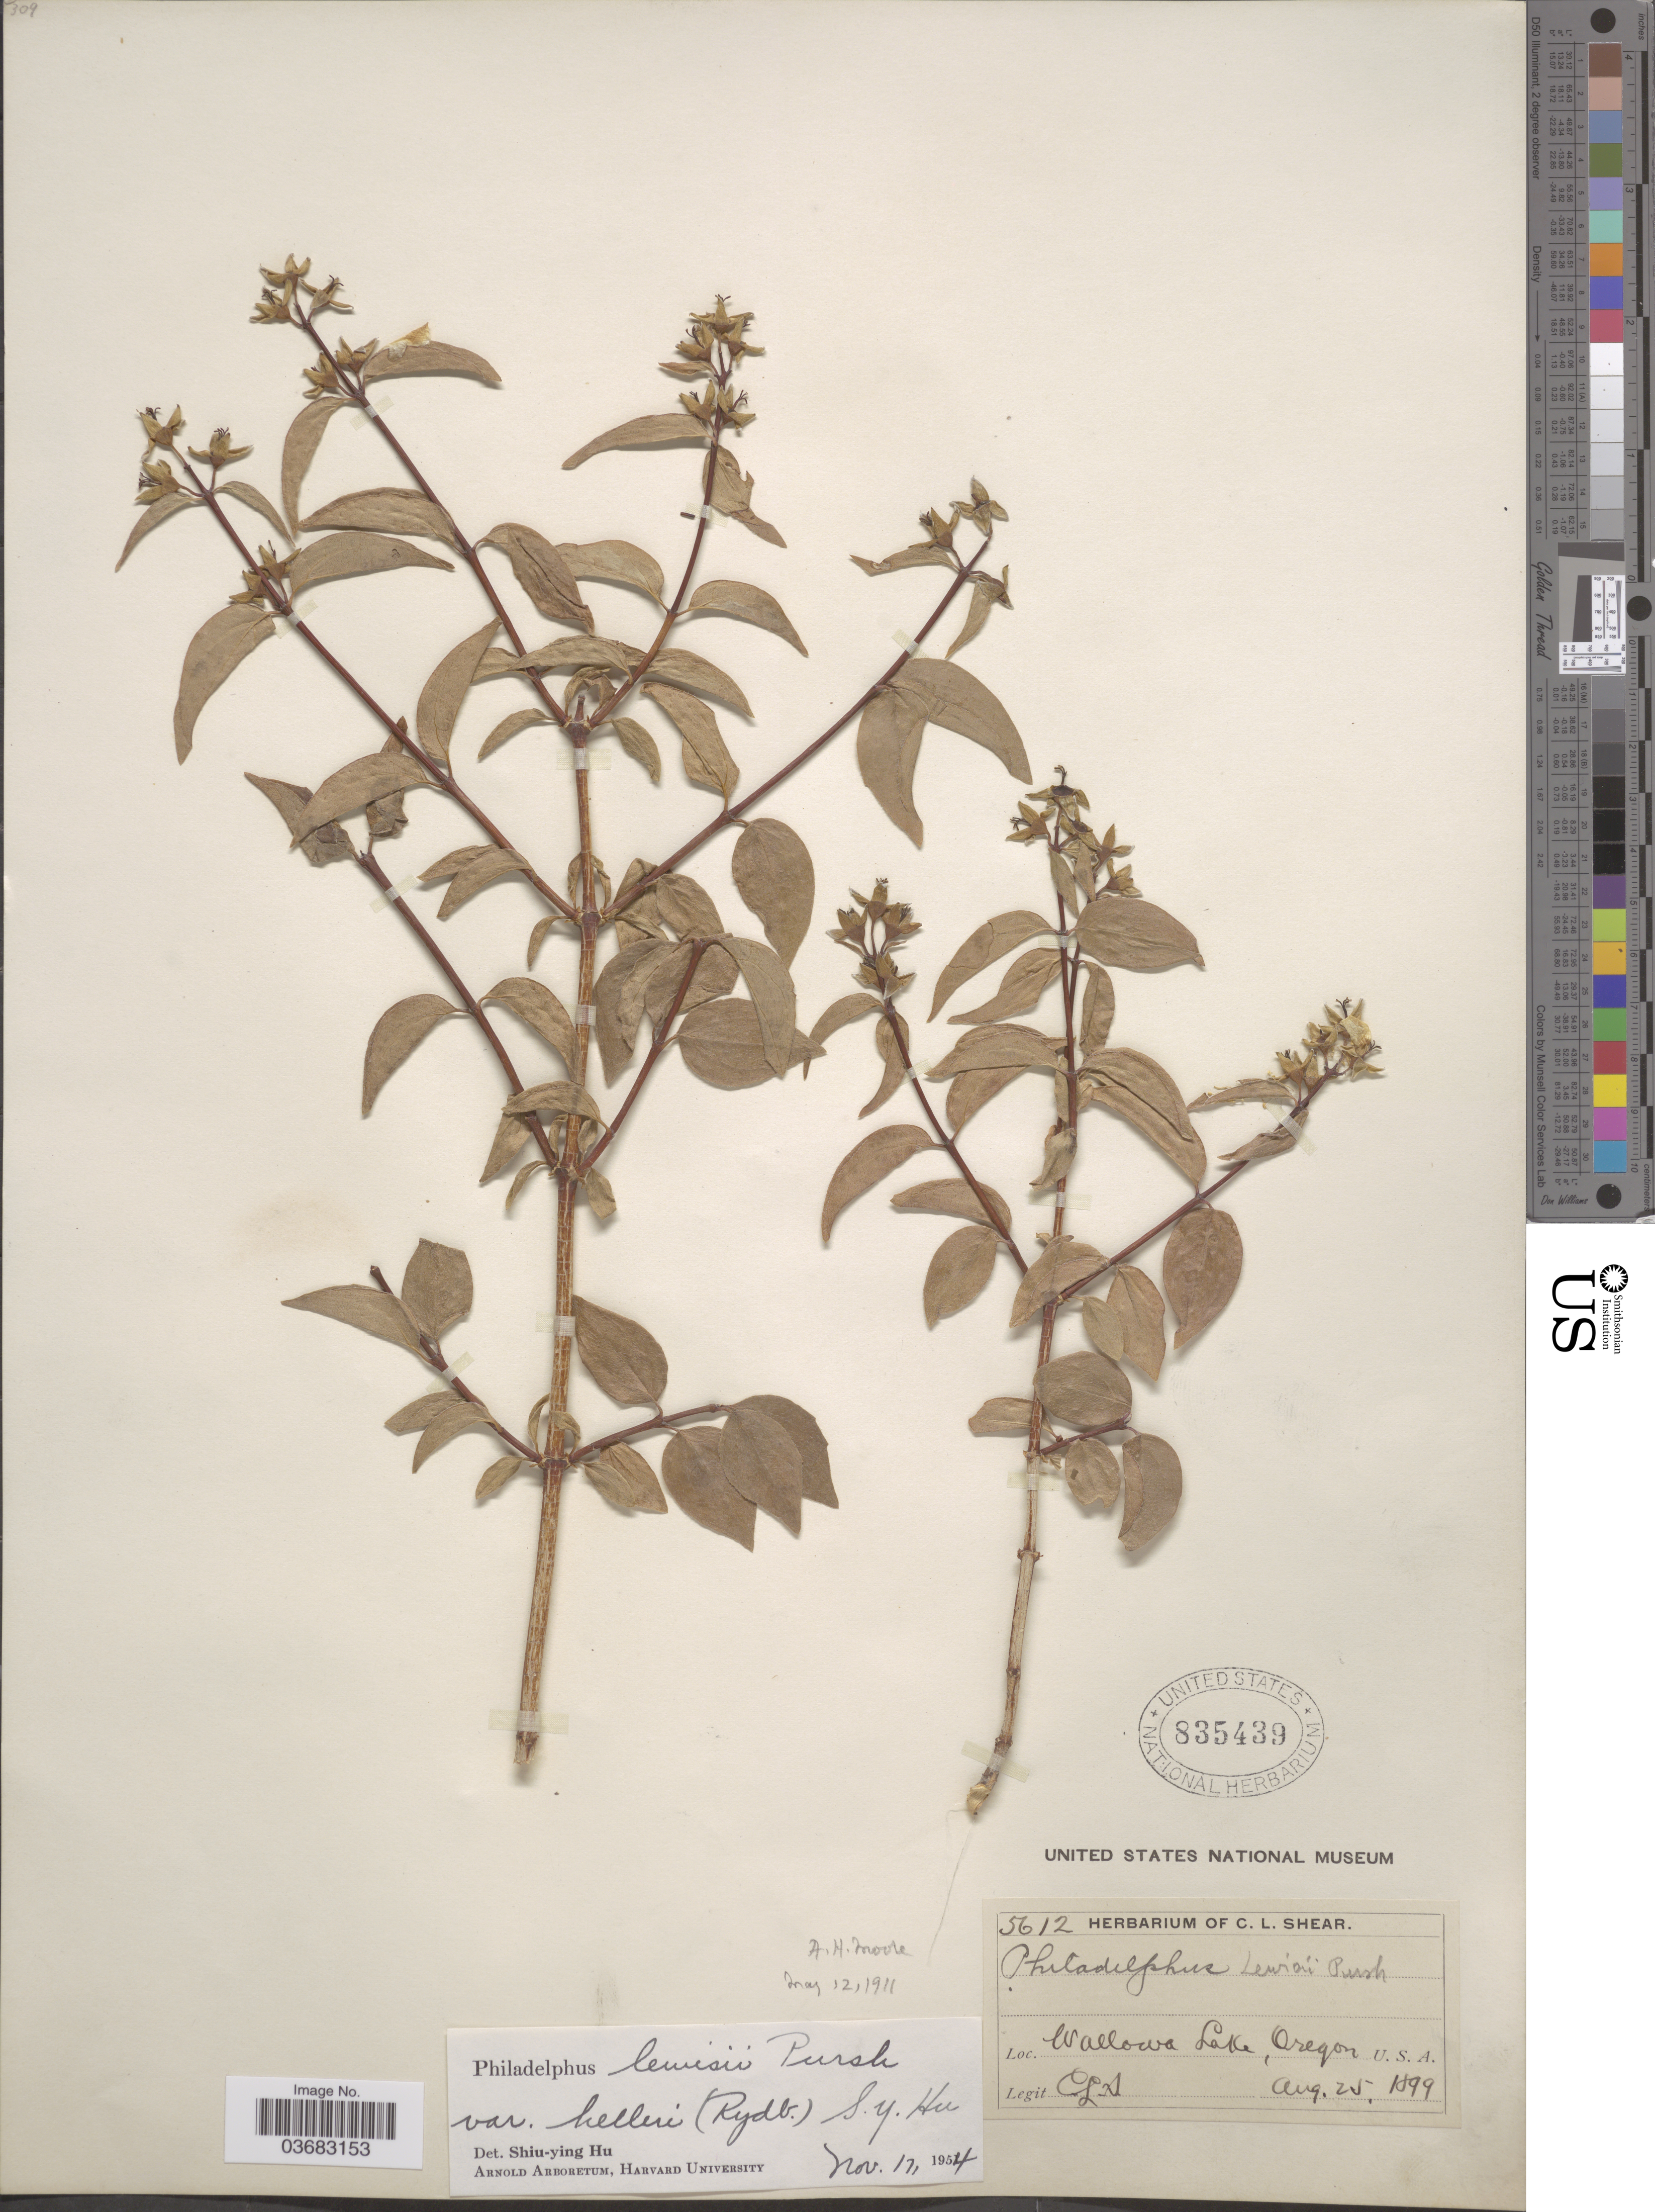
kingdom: Plantae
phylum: Tracheophyta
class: Magnoliopsida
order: Cornales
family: Hydrangeaceae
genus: Philadelphus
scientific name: Philadelphus lewisii var. helleri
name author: (Rydb.) S.Y. Hu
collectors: C. L. Shear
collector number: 5612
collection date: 1899-08-25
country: United States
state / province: Oregon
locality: Wallowa Lake.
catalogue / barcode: US 835439